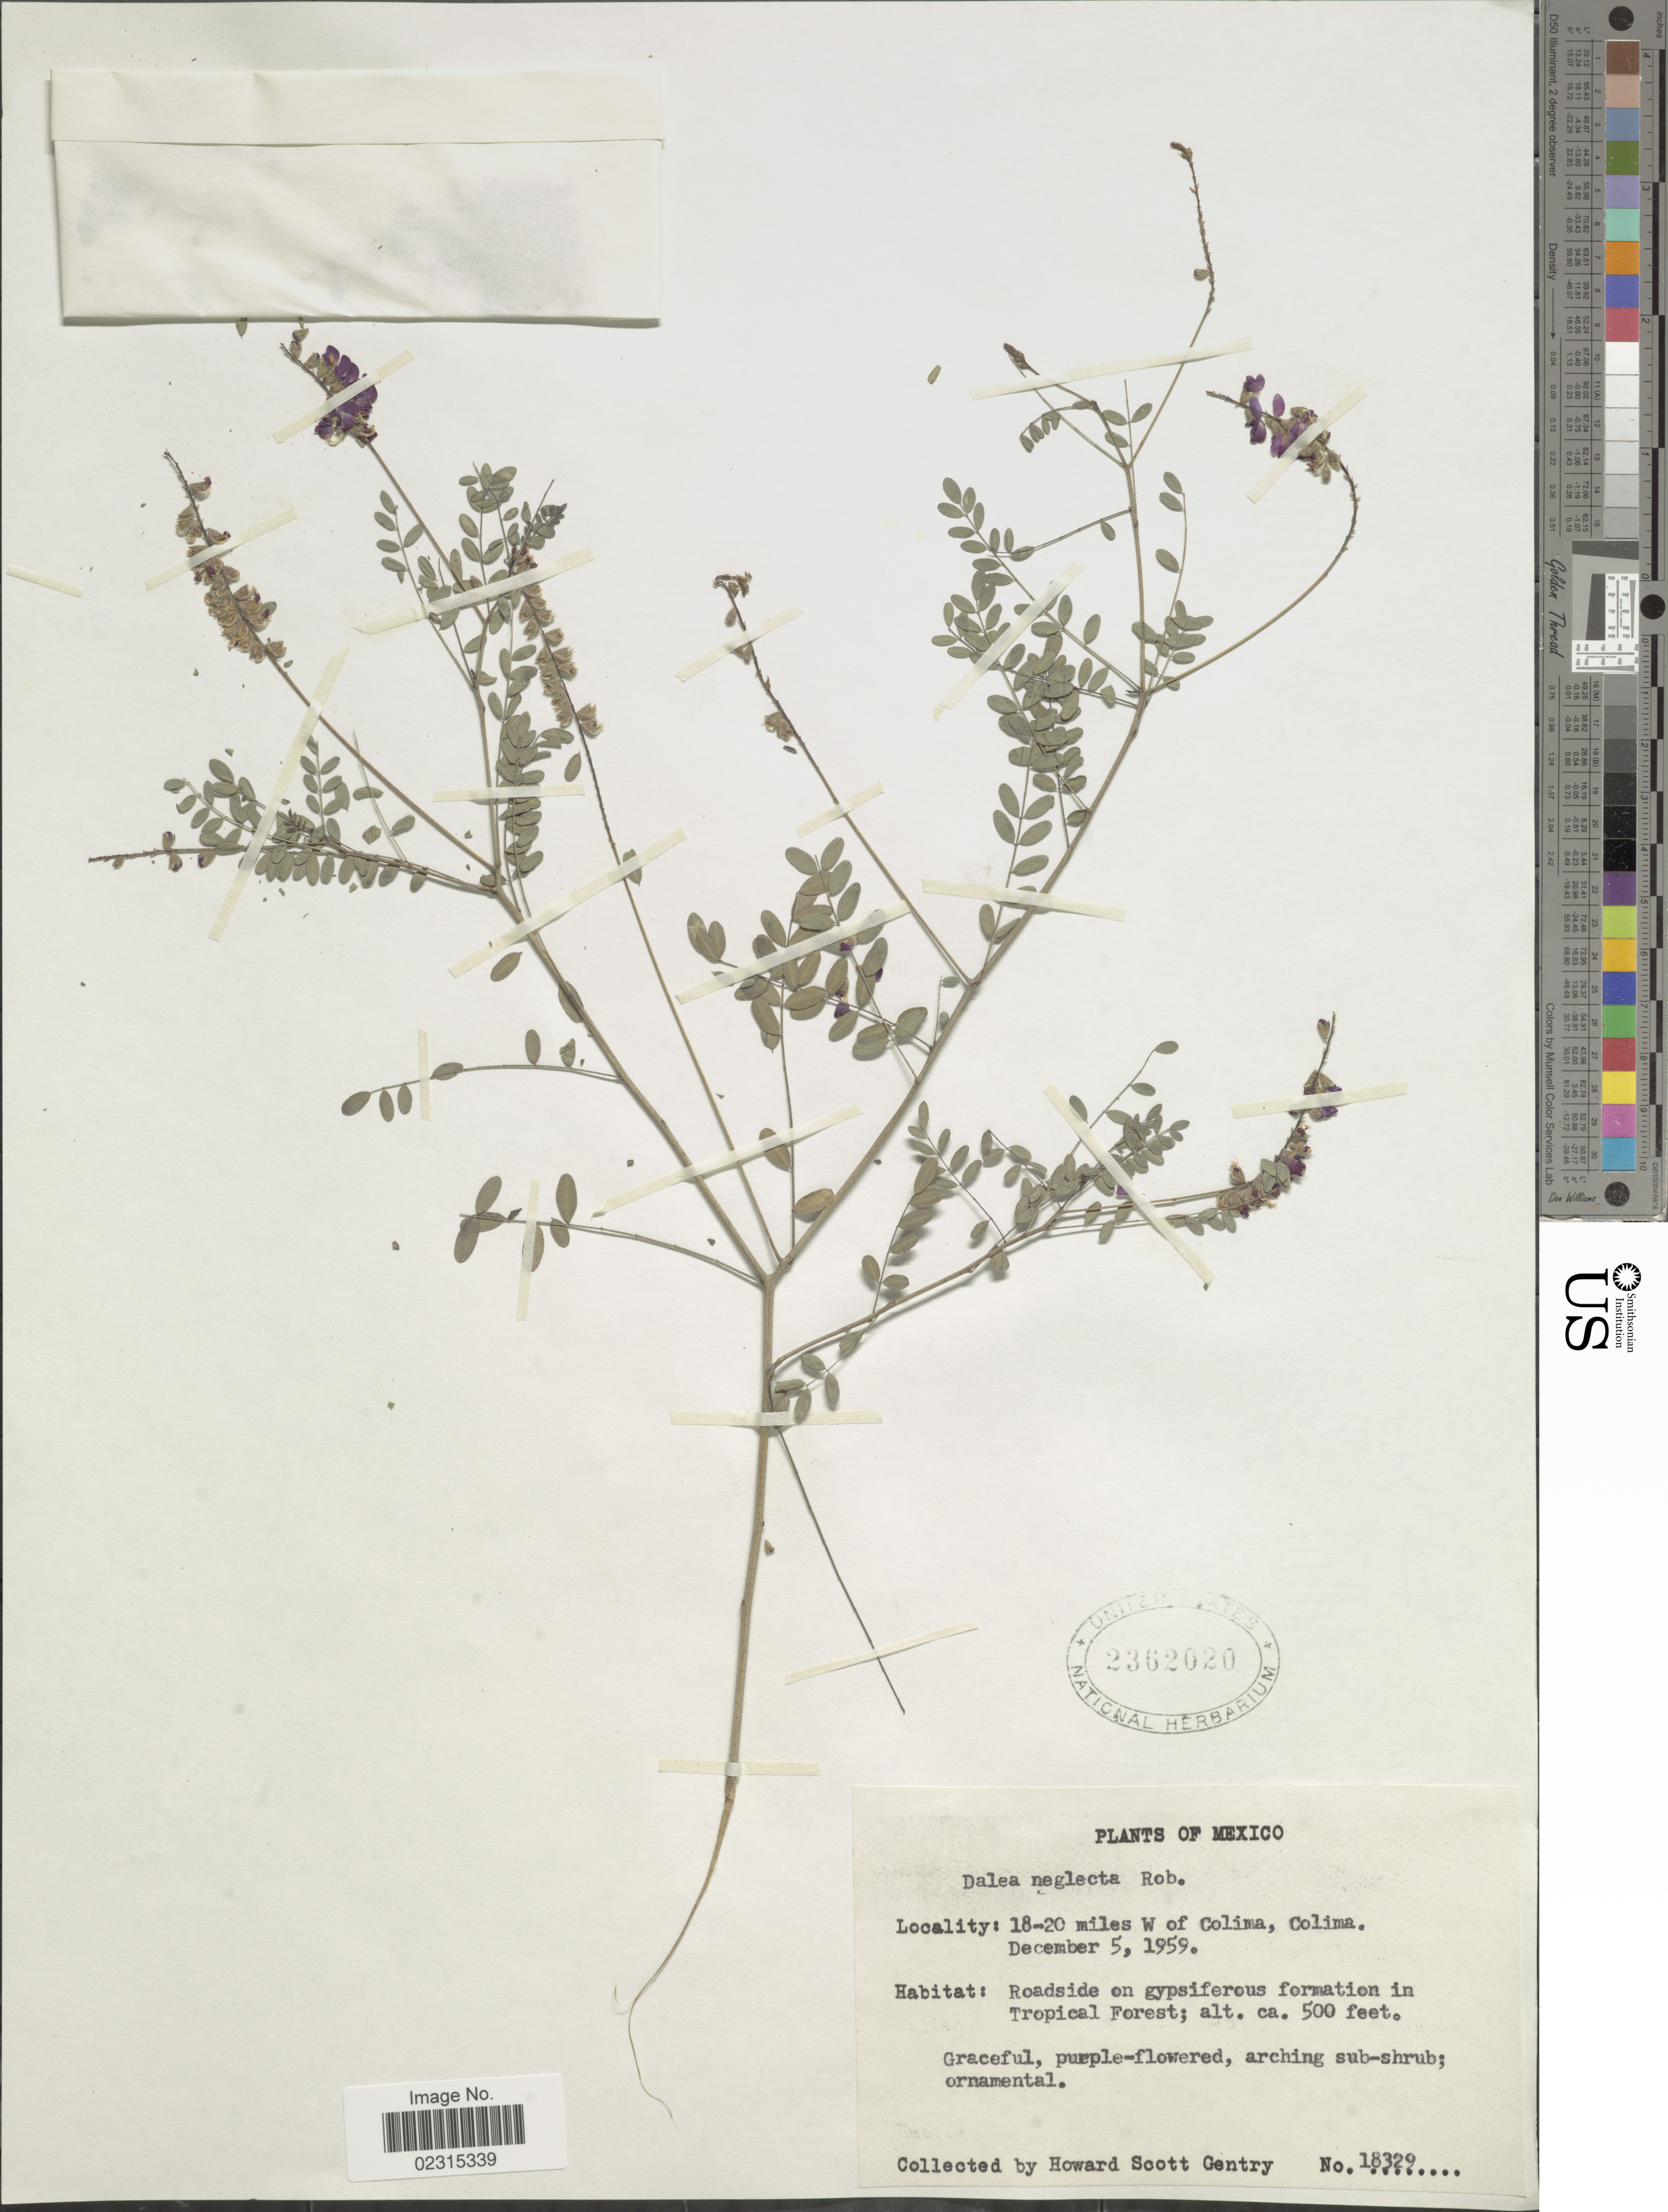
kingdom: Plantae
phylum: Tracheophyta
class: Magnoliopsida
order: Fabales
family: Fabaceae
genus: Marina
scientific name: Marina neglecta var. neglecta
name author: (B.L. Rob.) Barneby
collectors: H. S. Gentry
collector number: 18329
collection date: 1959-12-05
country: Mexico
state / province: Colima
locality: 18-20 miles W of Colima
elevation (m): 152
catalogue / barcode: US 2362020